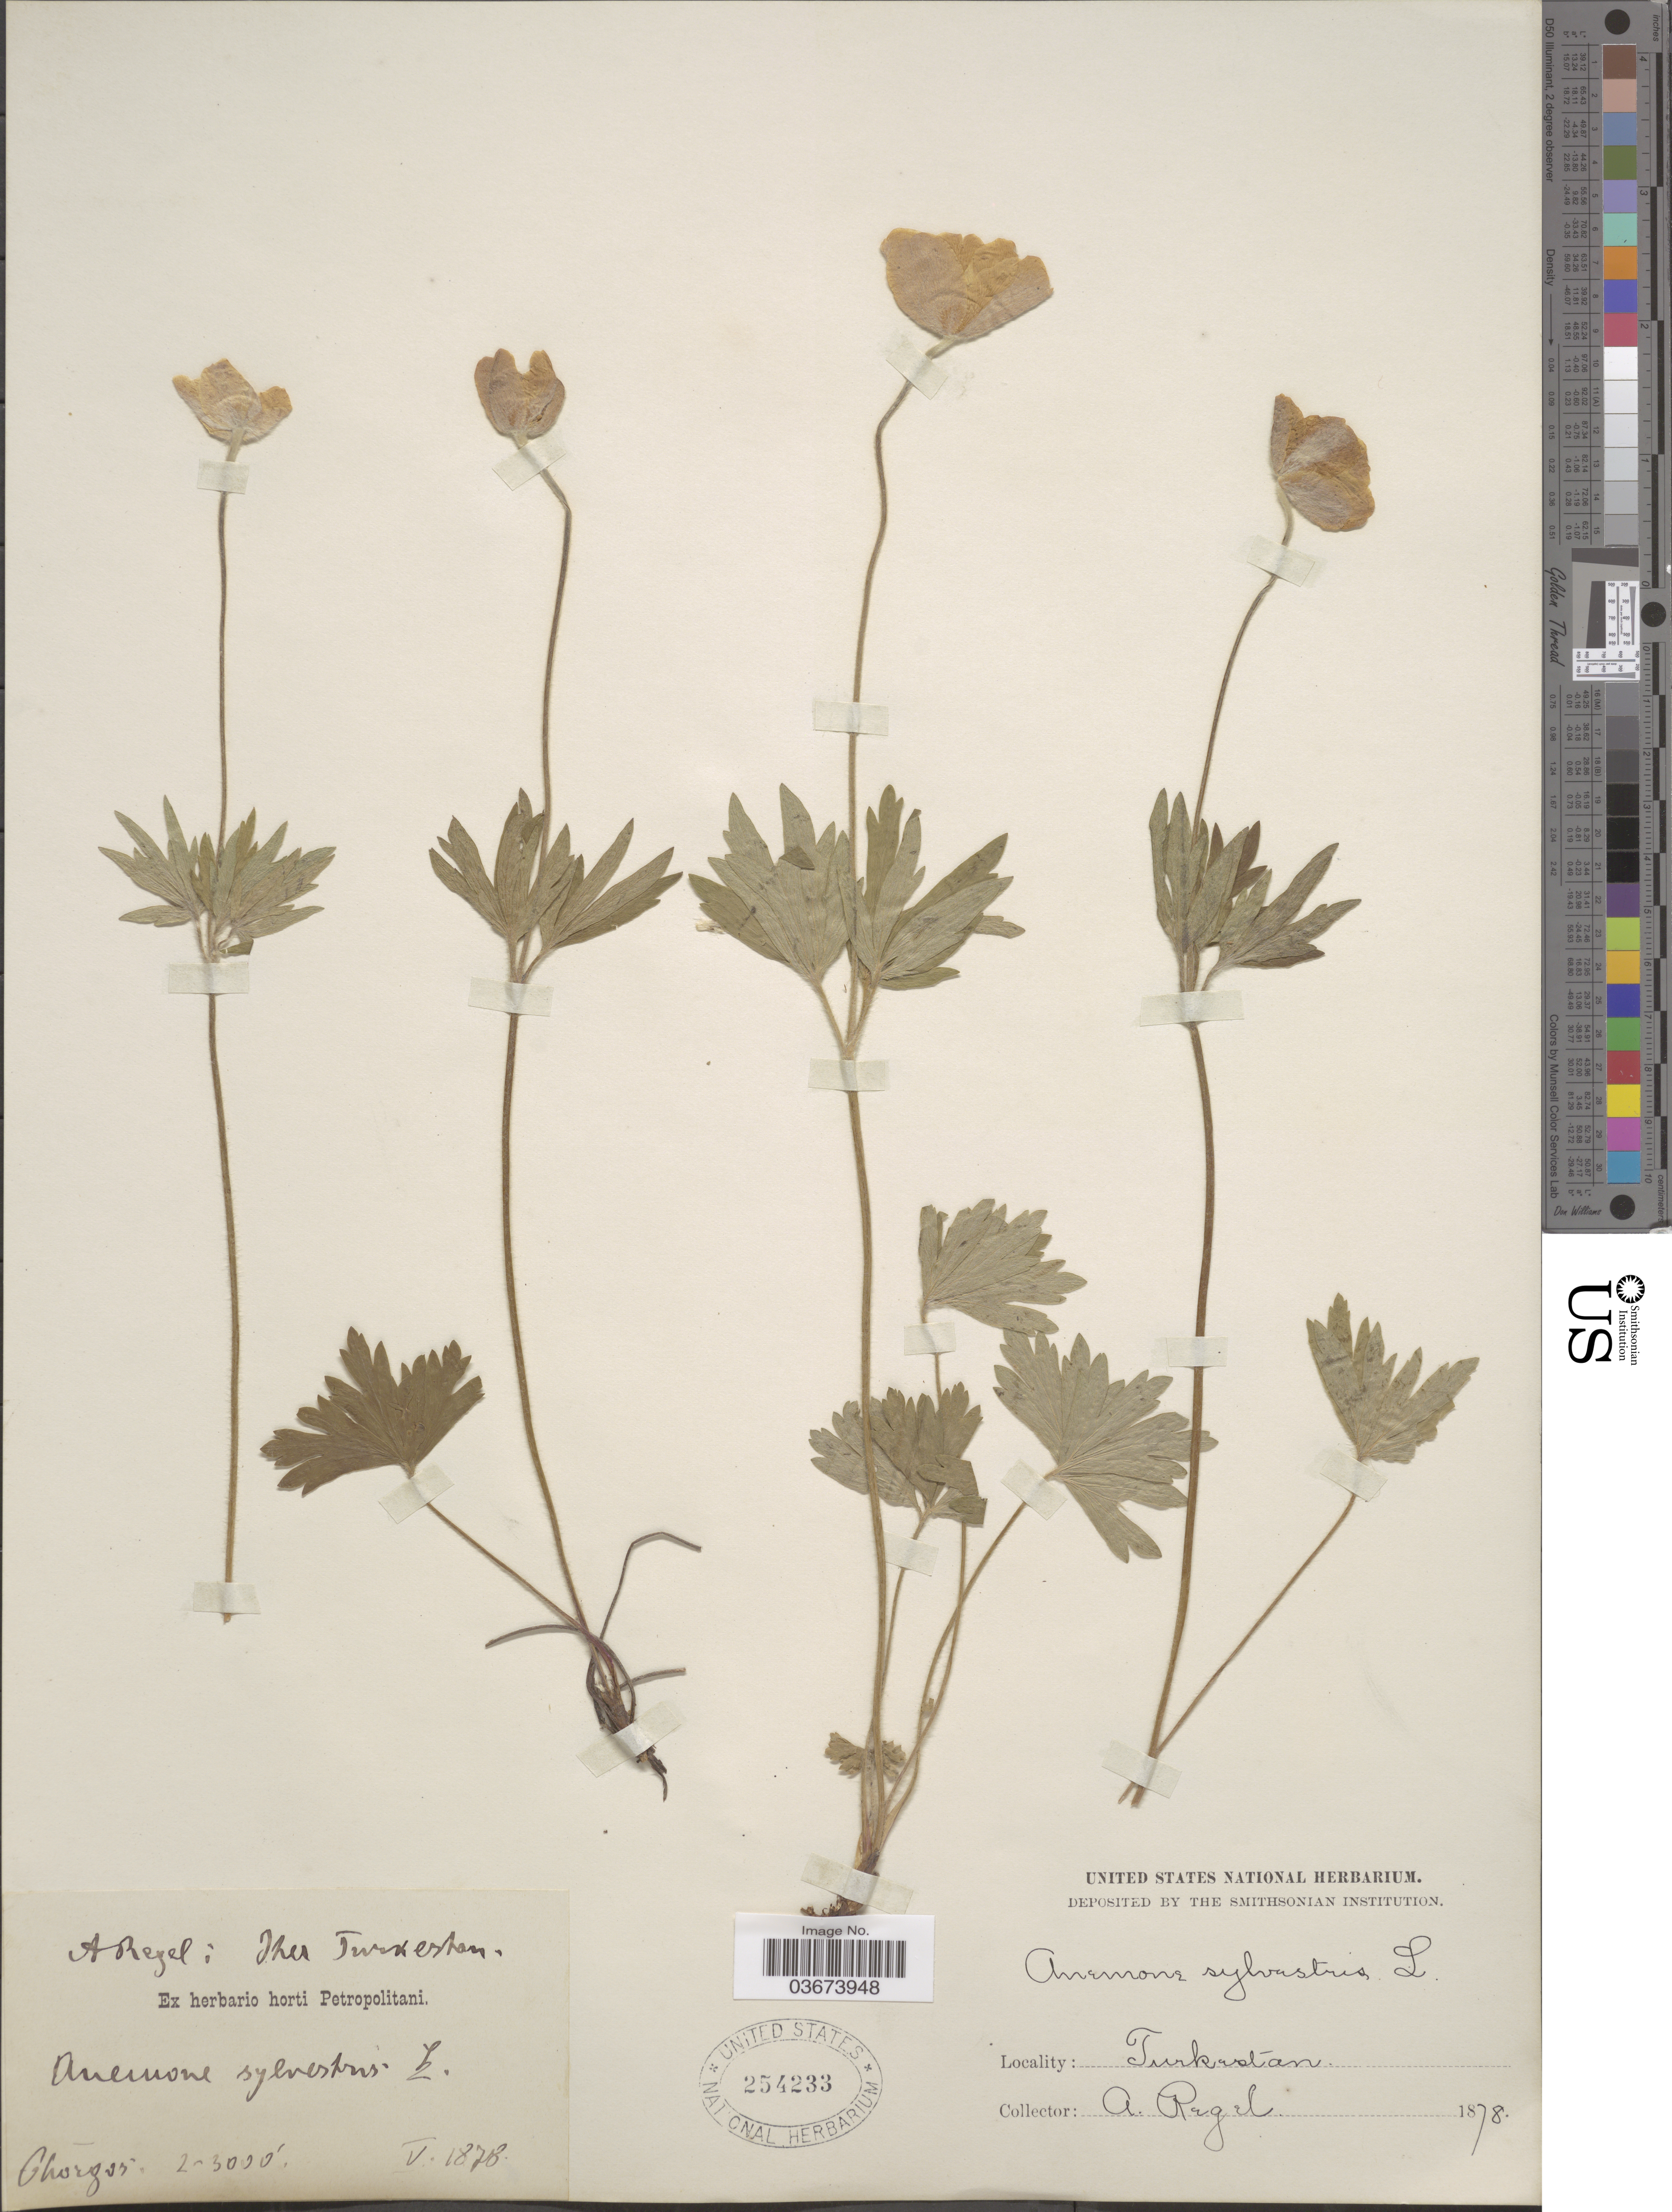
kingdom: Plantae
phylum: Tracheophyta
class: Magnoliopsida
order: Ranunculales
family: Ranunculaceae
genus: Anemone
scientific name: Anemone sylvestris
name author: L.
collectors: A. Regel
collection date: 1878-05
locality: Iter Turkestan. Chorzor [interpreted].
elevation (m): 610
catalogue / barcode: US 254233